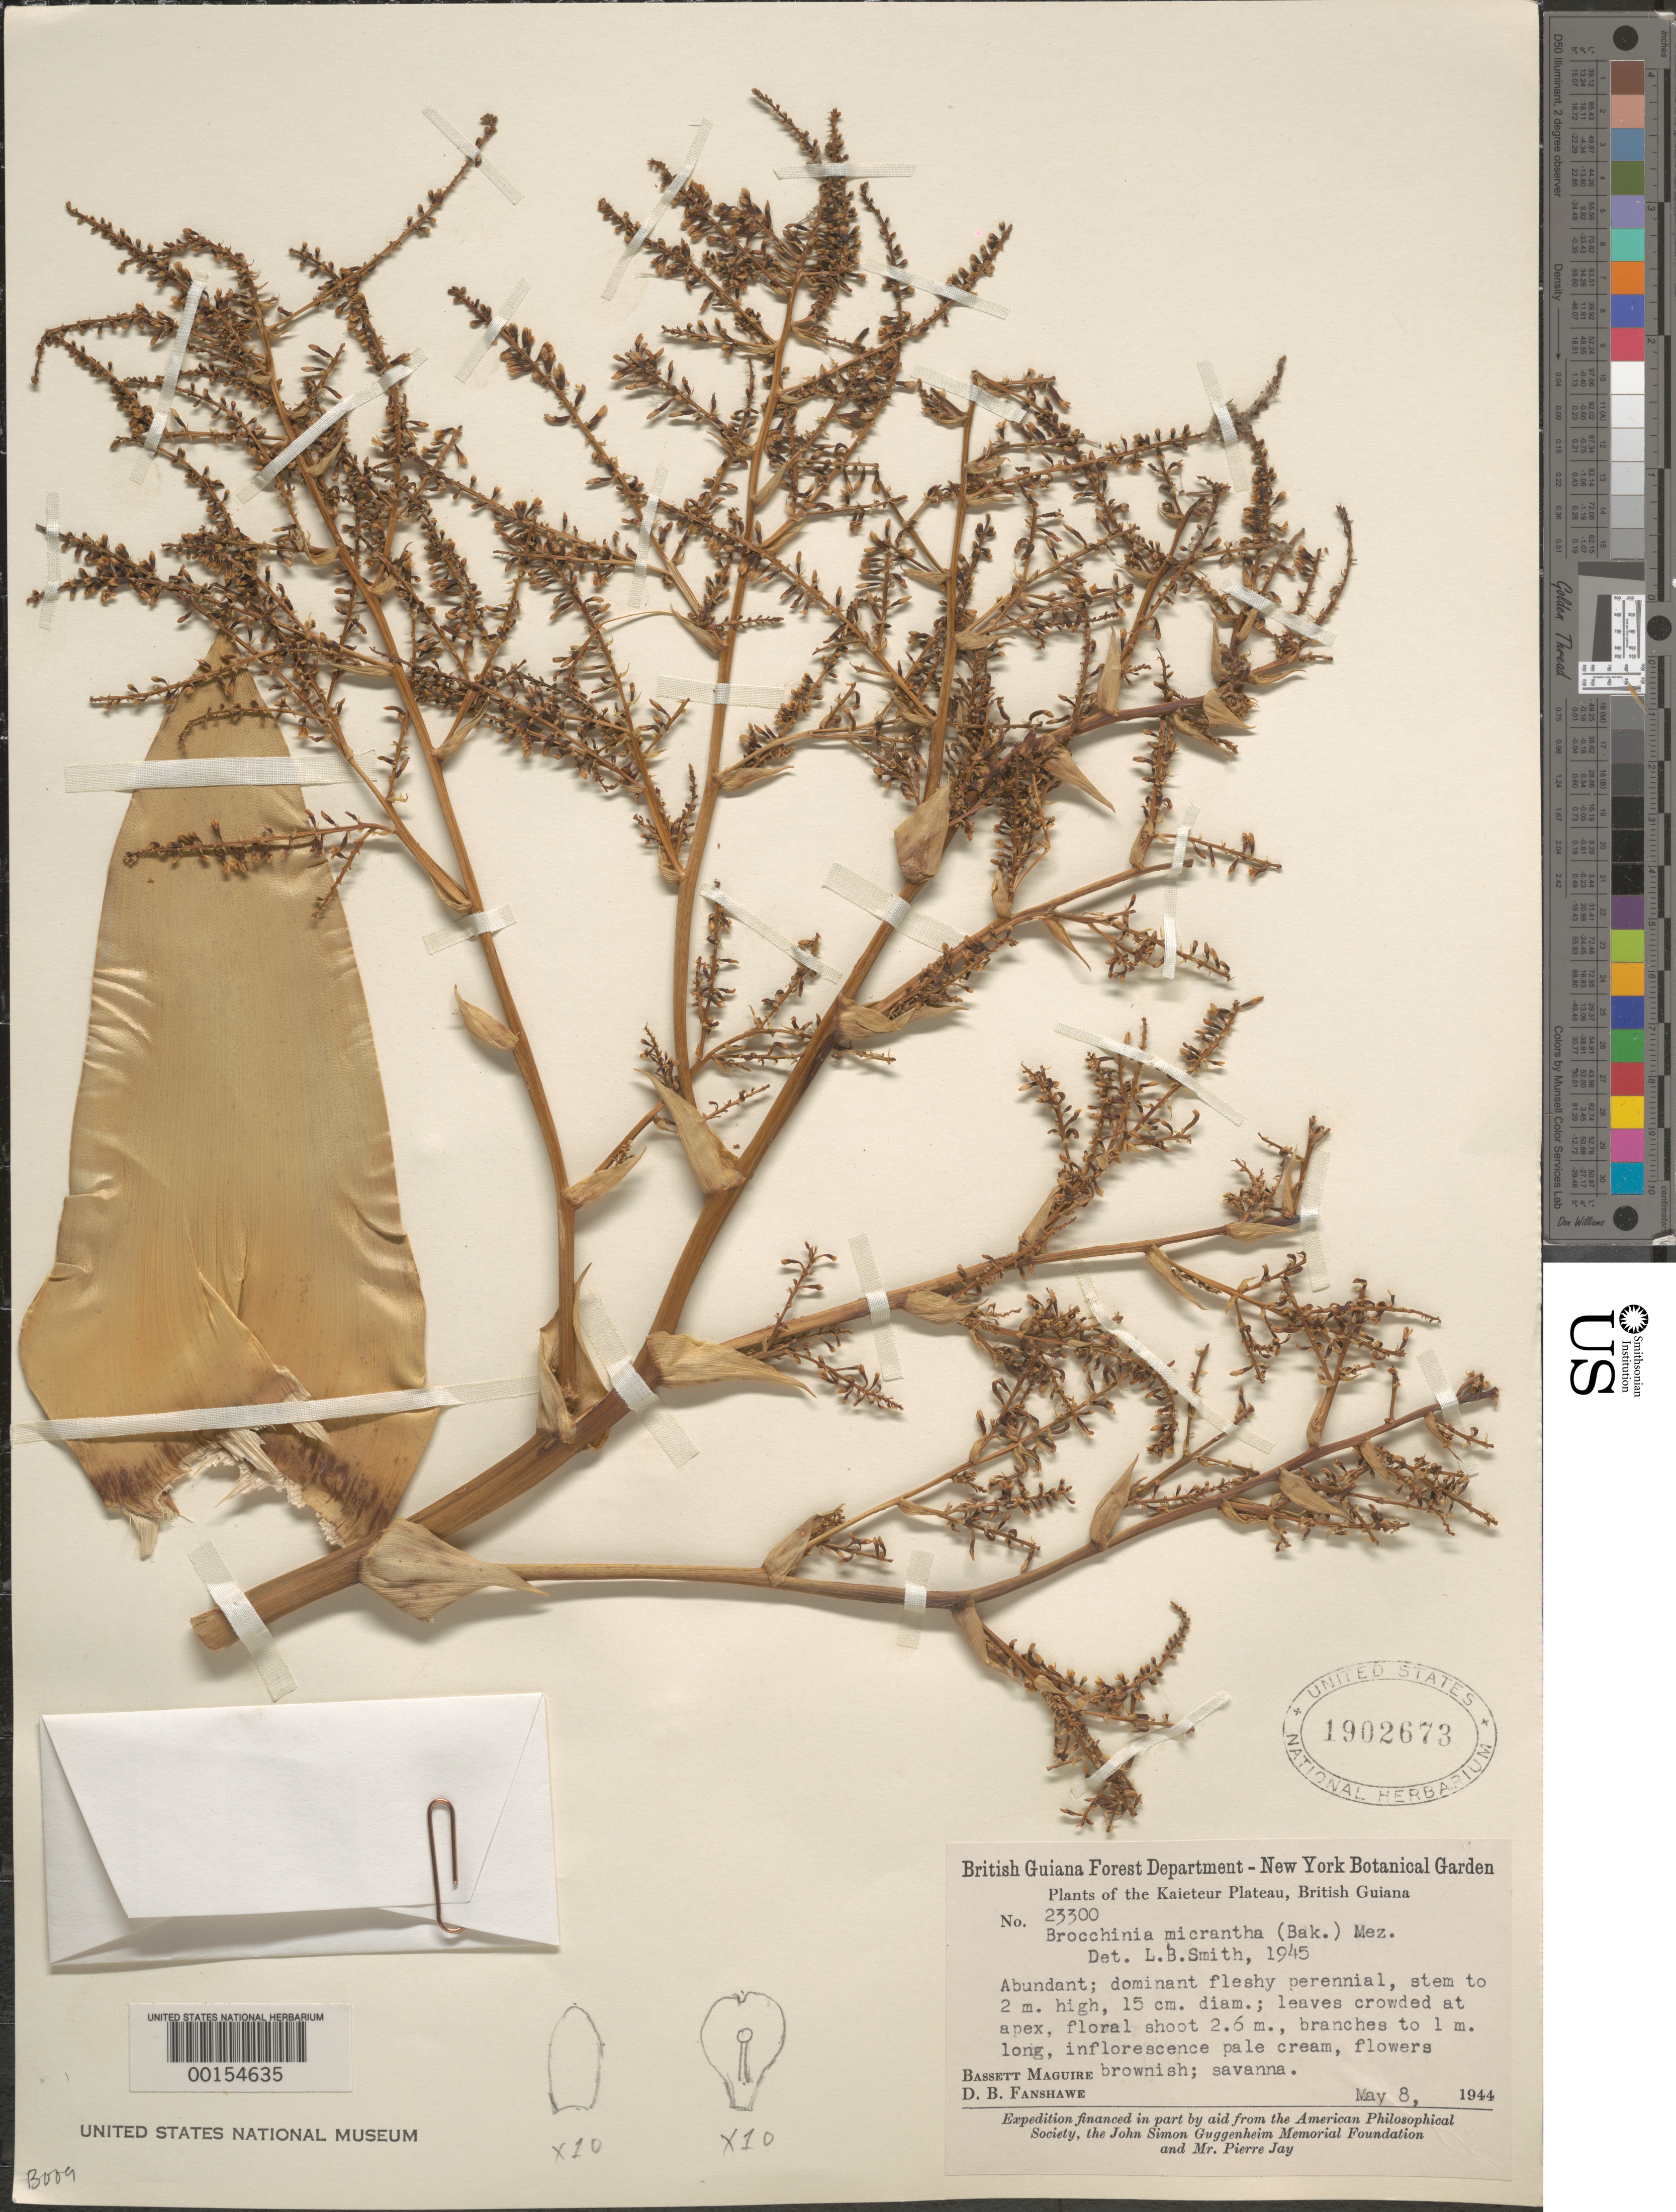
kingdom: Plantae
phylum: Tracheophyta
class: Liliopsida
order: Poales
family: Bromeliaceae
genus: Brocchinia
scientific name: Brocchinia micrantha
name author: (Baker) Mez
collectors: B. Maguire & D. B. Fanshawe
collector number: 23300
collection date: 1944-05-08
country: Guyana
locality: Kaieteur Plateau, British Guiana.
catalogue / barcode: US 1902673